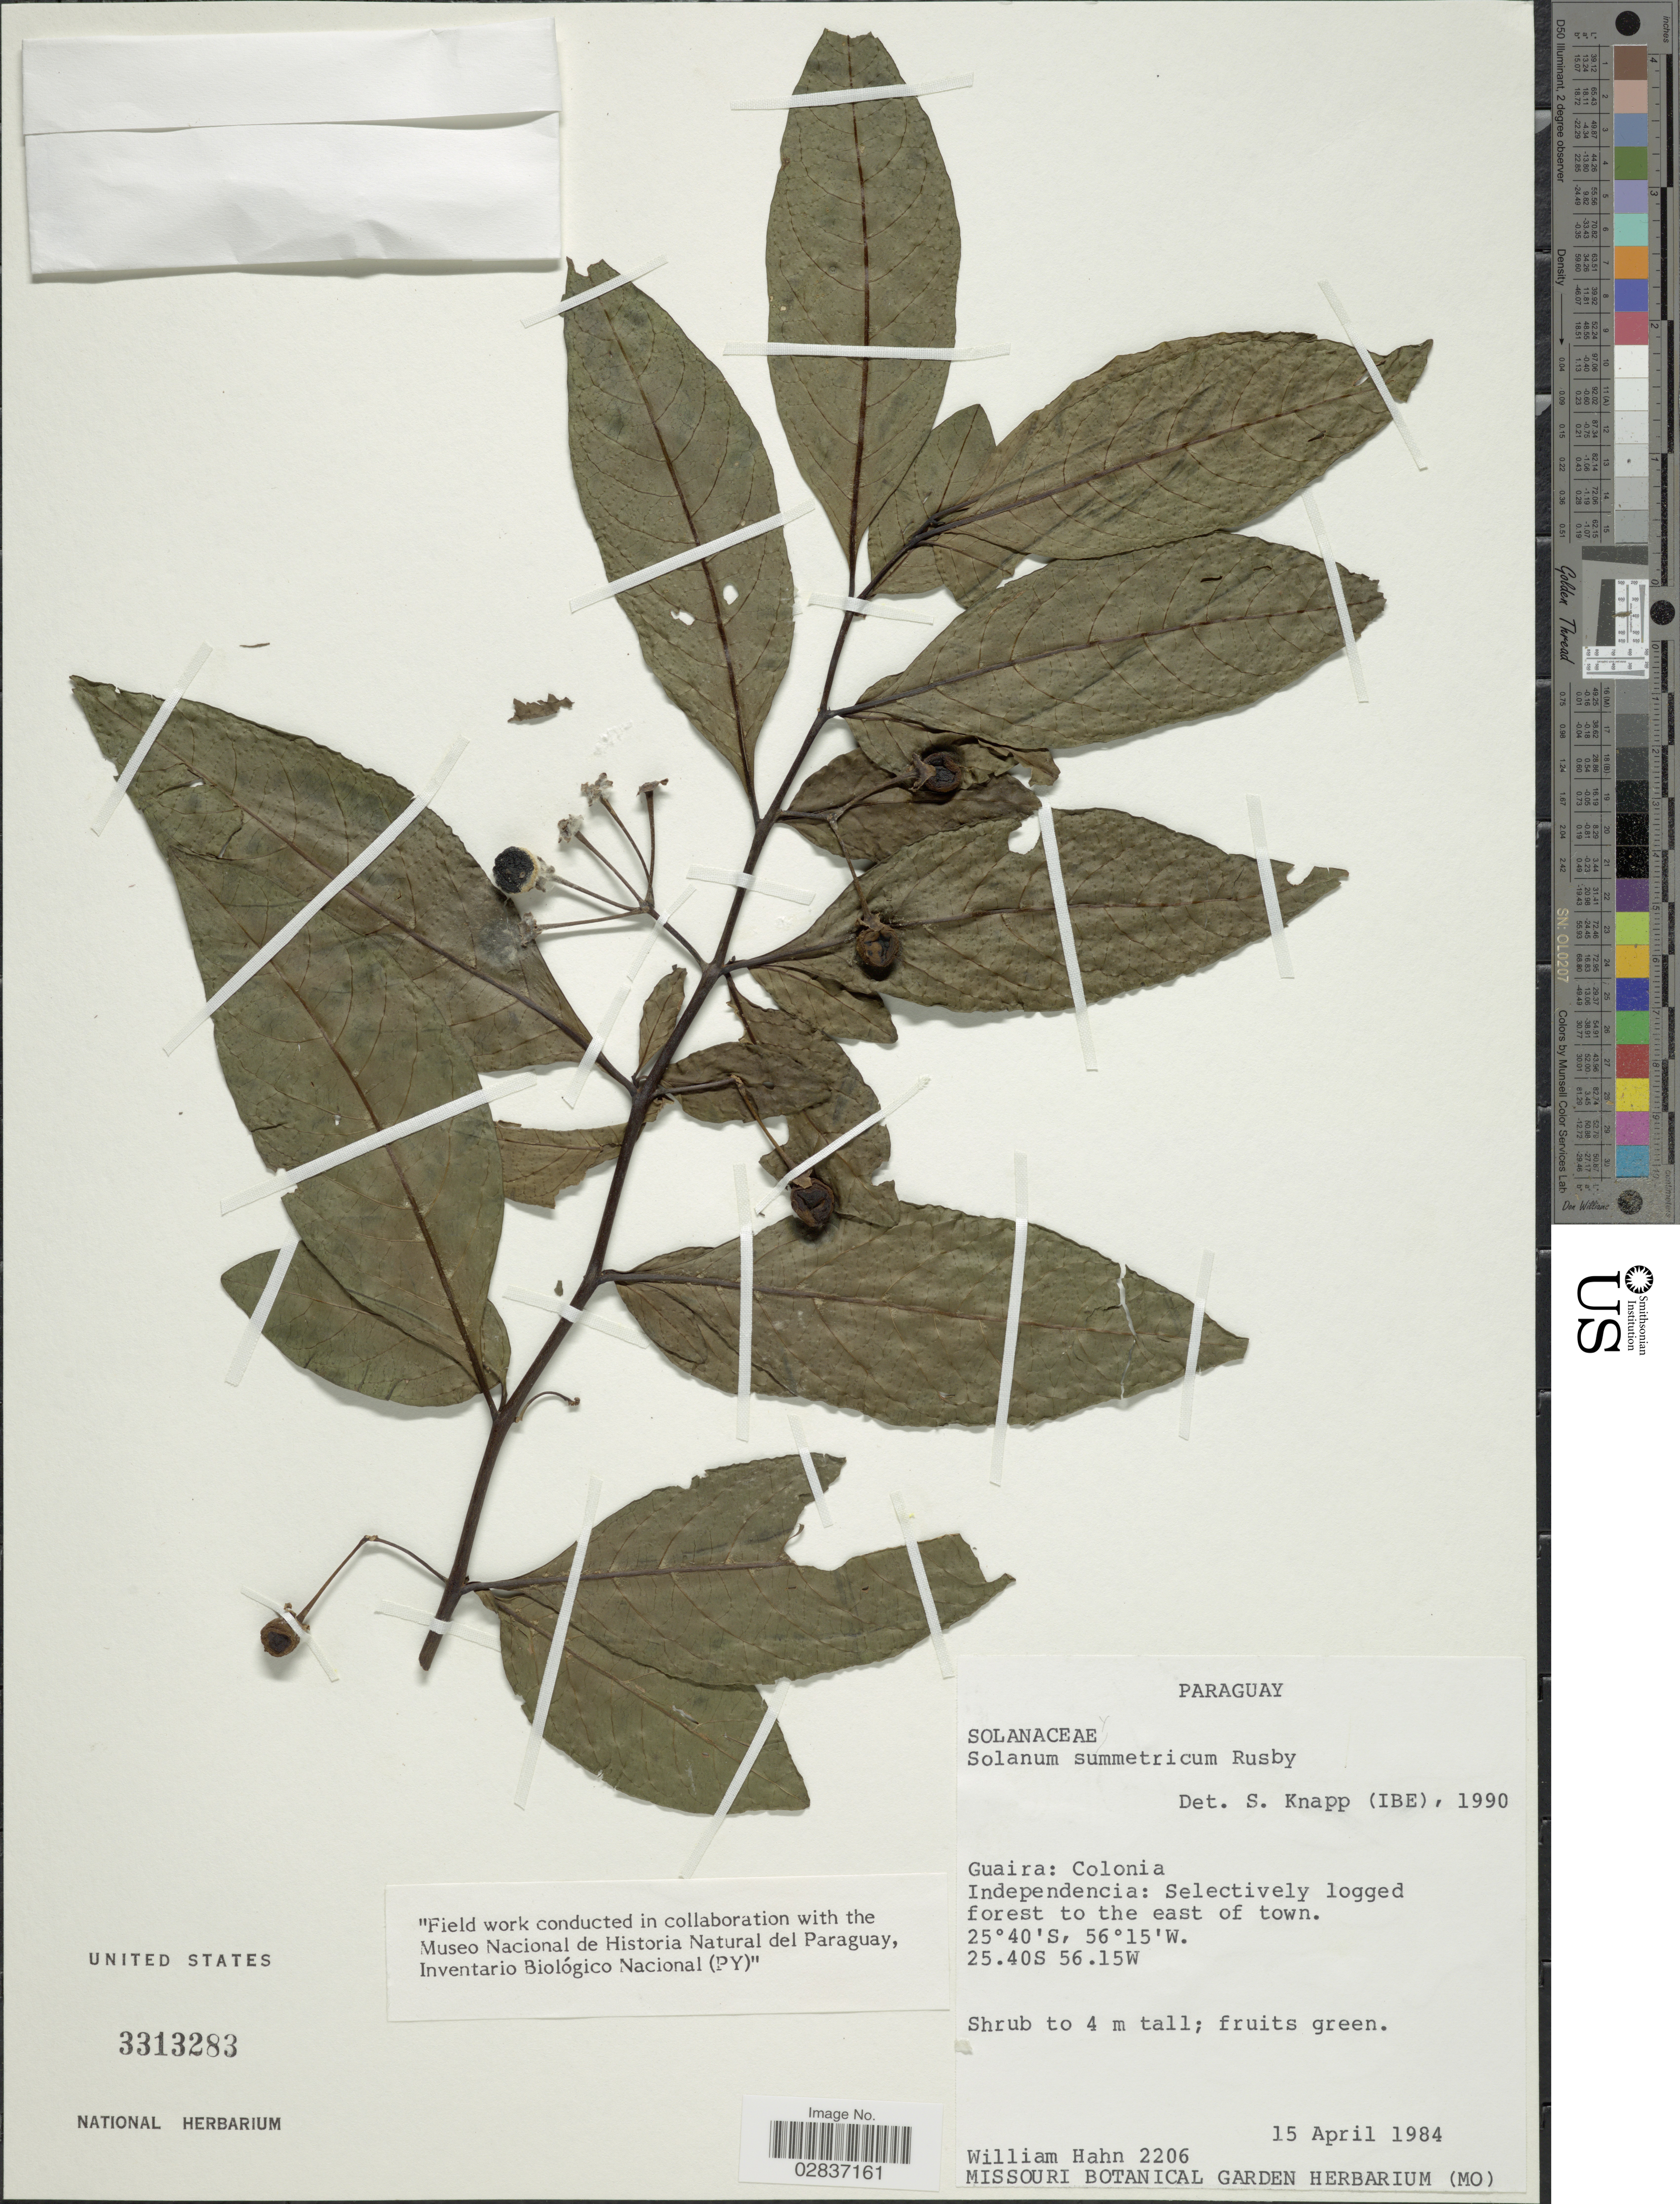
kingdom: Plantae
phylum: Tracheophyta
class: Magnoliopsida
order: Solanales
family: Solanaceae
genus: Solanum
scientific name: Solanum symmetricum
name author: Rusby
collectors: W. J. Hahn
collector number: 2206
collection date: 1984-04-15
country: Paraguay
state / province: Guaira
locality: Colonia, Independencia: Selectively logged forest to the east of town.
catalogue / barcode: US 3313283